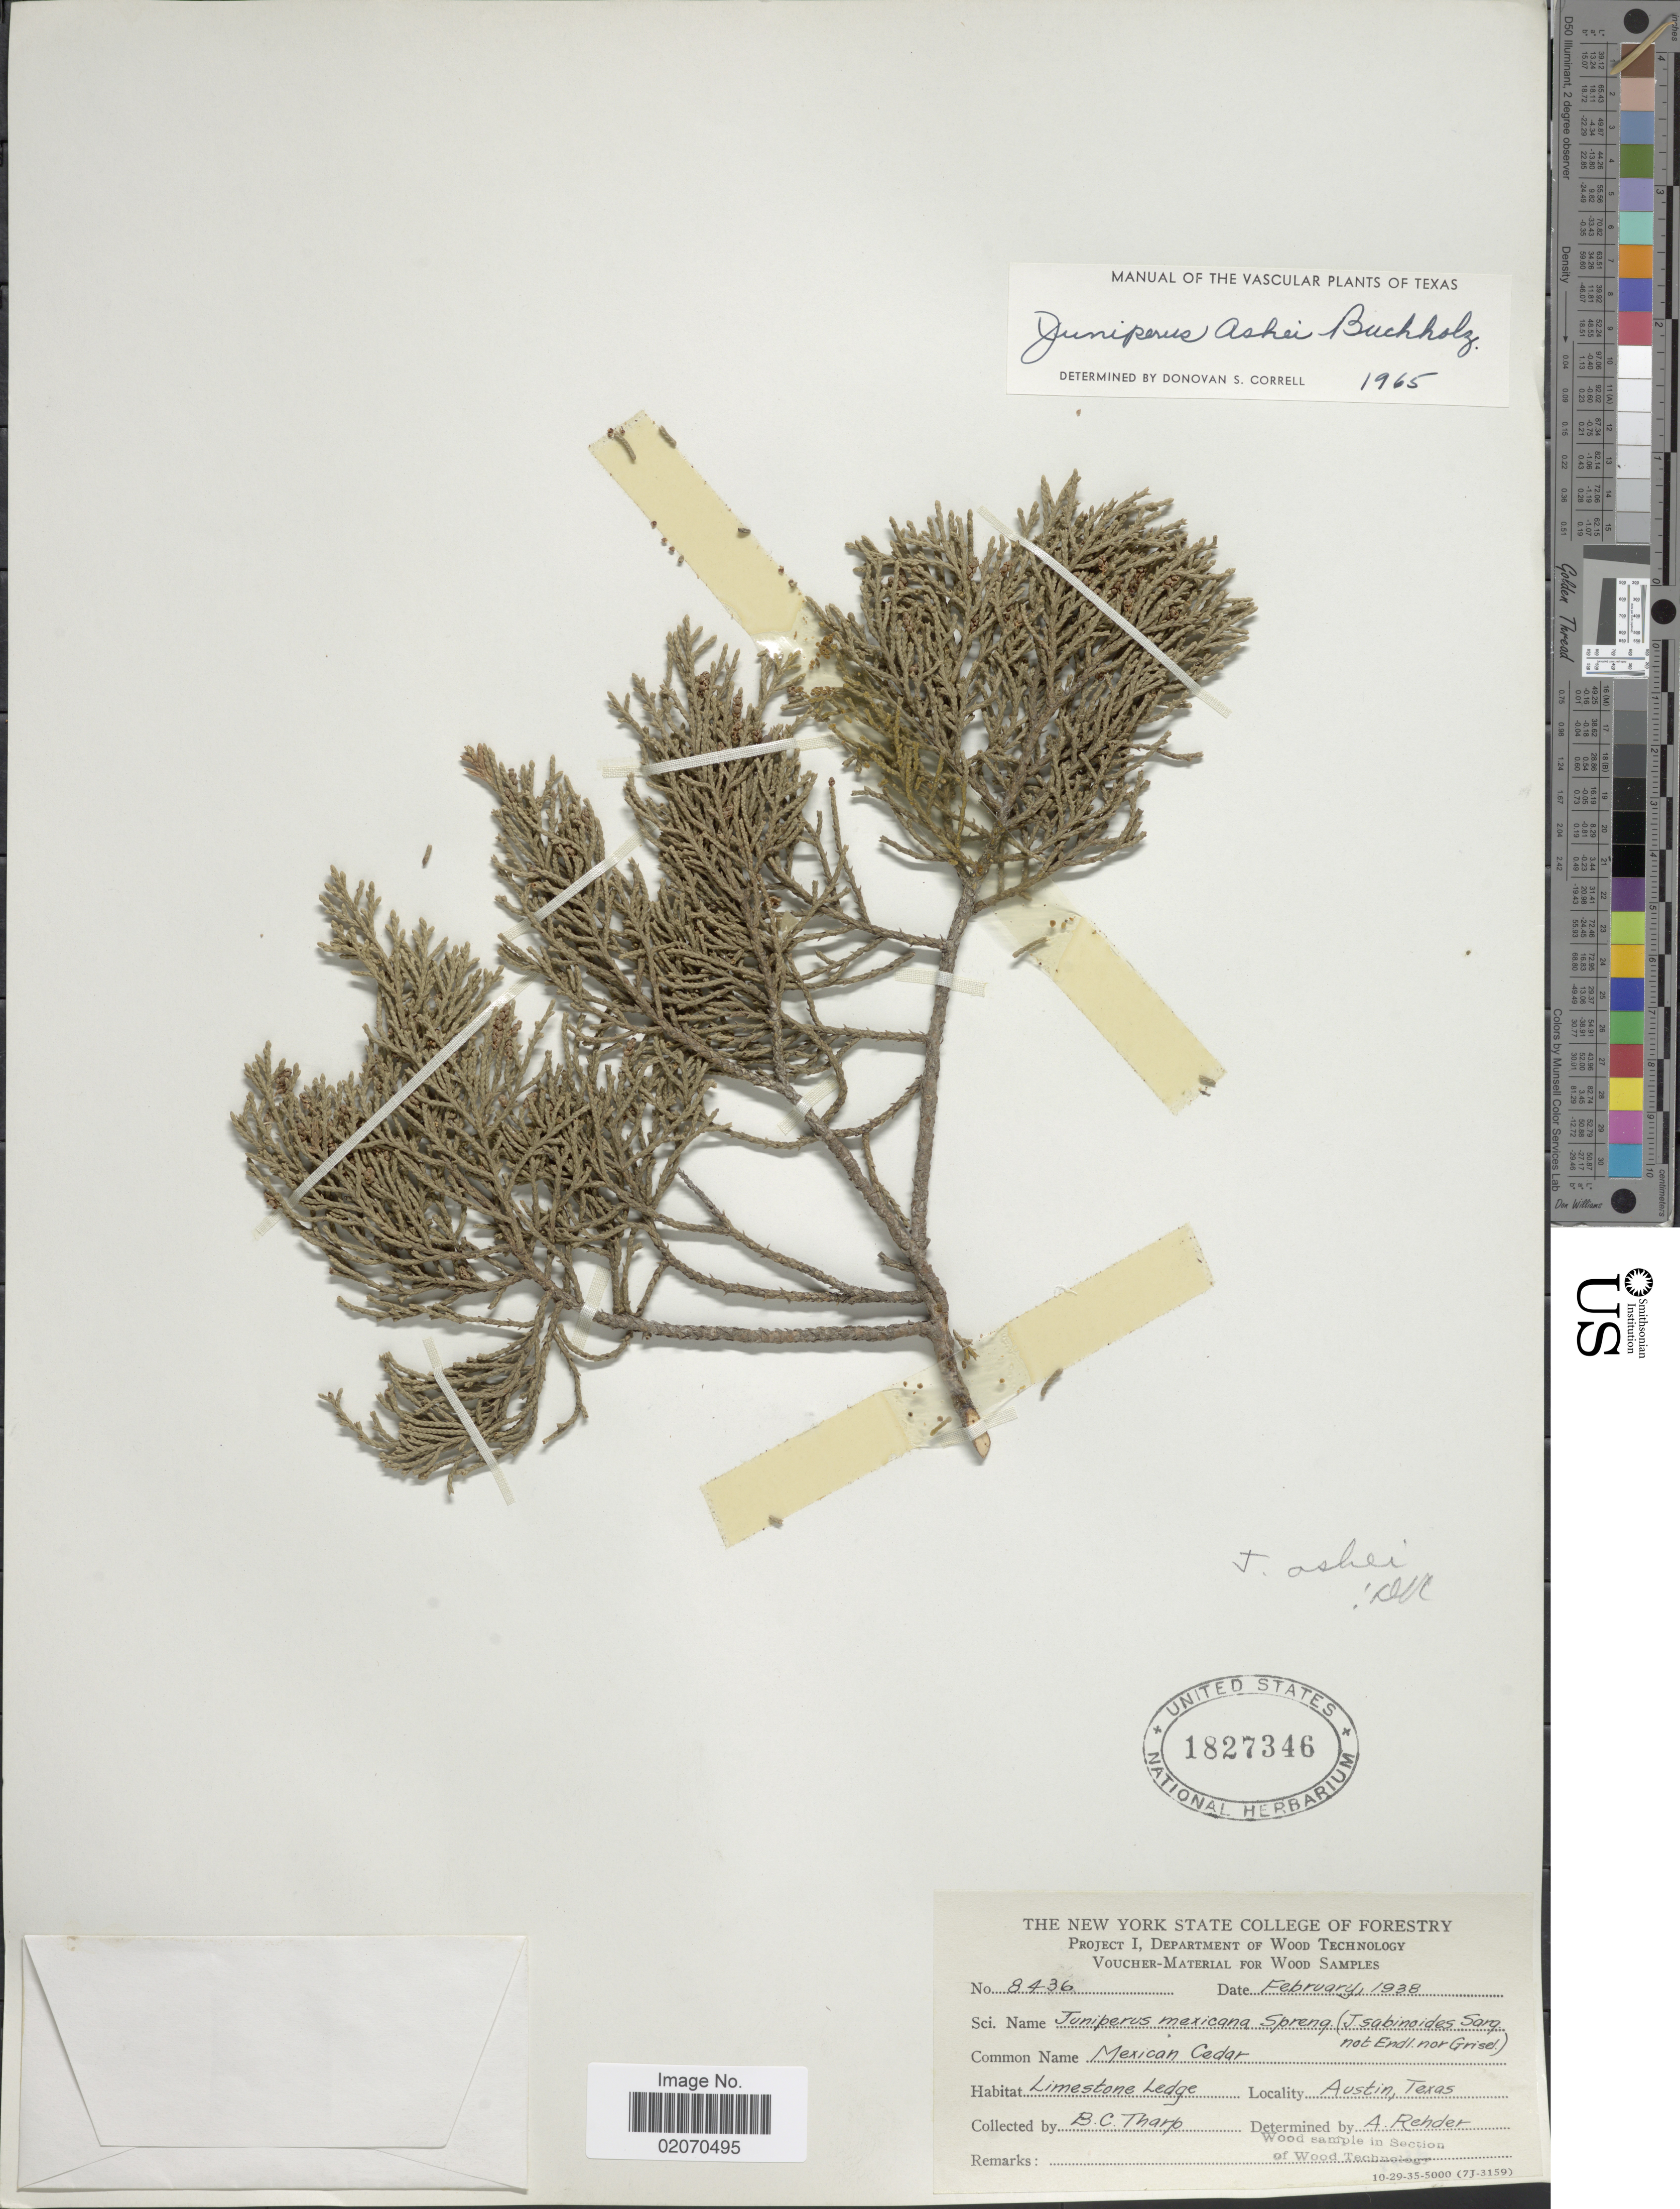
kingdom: Plantae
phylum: Tracheophyta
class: Pinopsida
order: Pinales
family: Cupressaceae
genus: Juniperus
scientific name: Juniperus ashei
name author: J. Buchholz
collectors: B. C. Tharp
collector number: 8436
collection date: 1938-02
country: United States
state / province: Texas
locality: Austin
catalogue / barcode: US 1827346